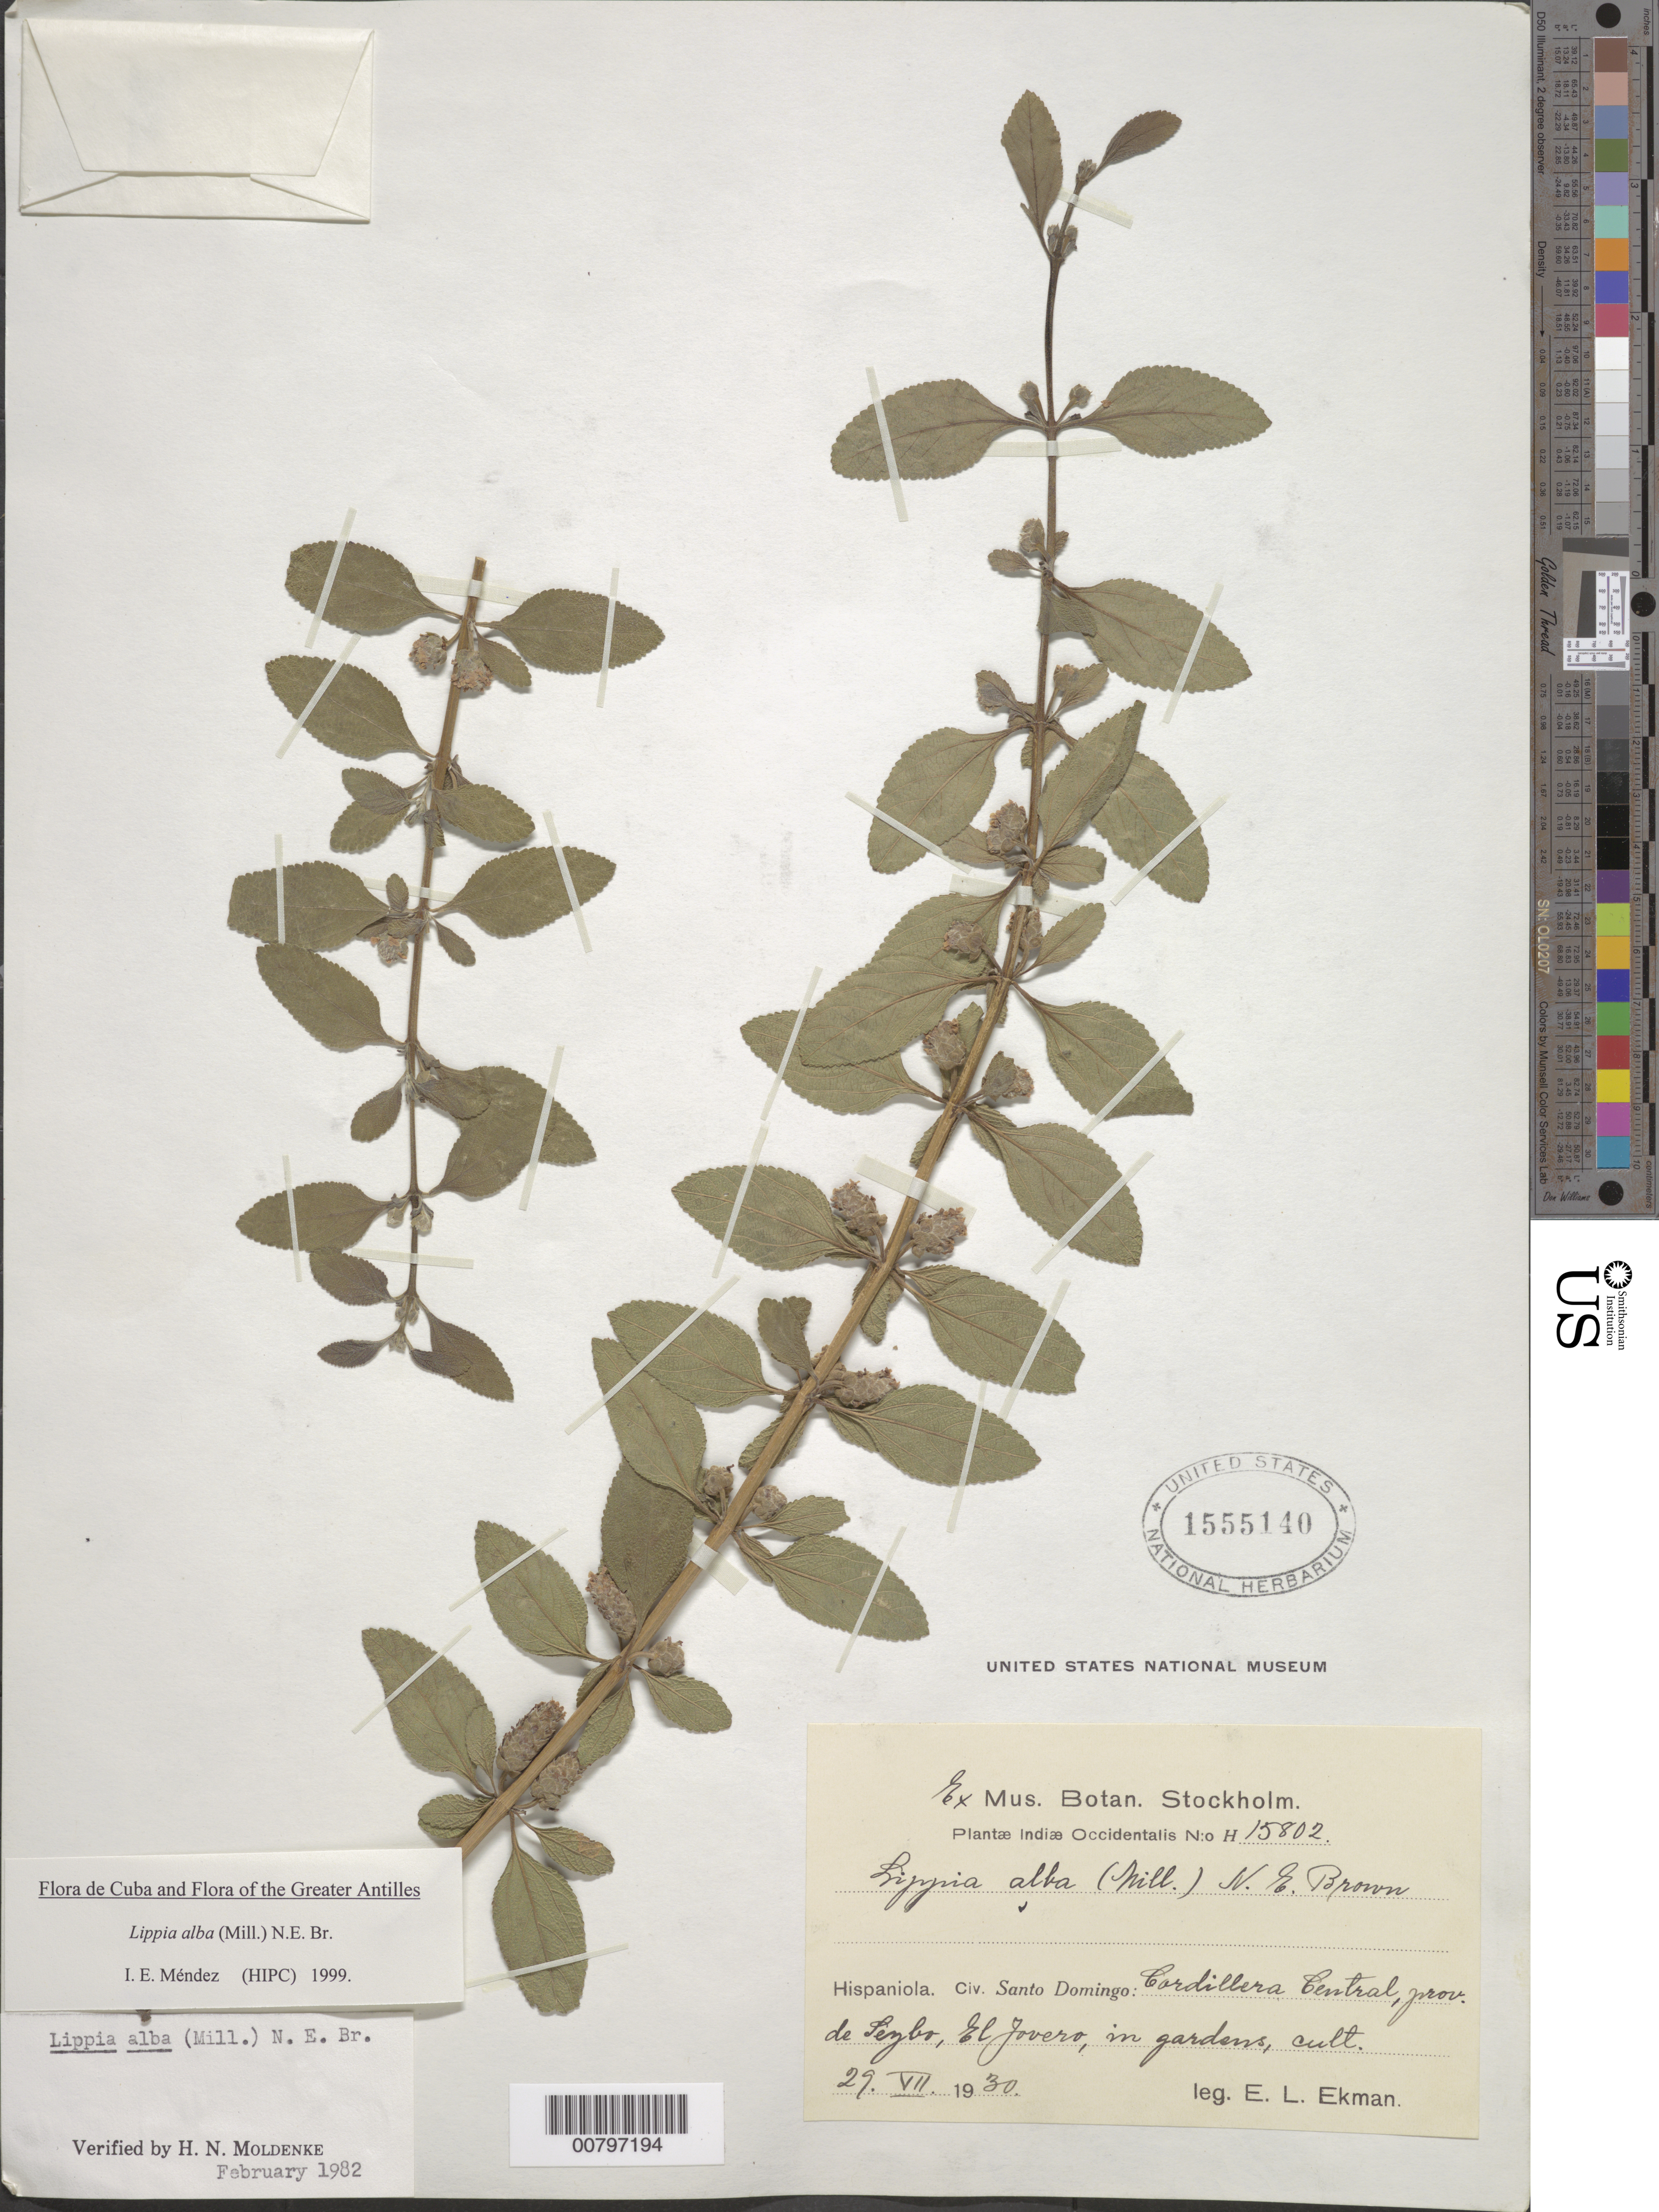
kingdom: Plantae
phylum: Tracheophyta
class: Magnoliopsida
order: Lamiales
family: Verbenaceae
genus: Lippia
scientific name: Lippia alba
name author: (Mill.) N.E. Br. ex Britton & P. Wilson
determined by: Méndez, Isidro E., (HIPC)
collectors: E. L. Ekman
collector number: H 15802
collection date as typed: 29 Jul 1930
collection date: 1930-07-29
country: Dominican Republic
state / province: El Seibo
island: Hispaniola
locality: Cordillera Central, El Jovero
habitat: In gardens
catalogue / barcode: US 1555140